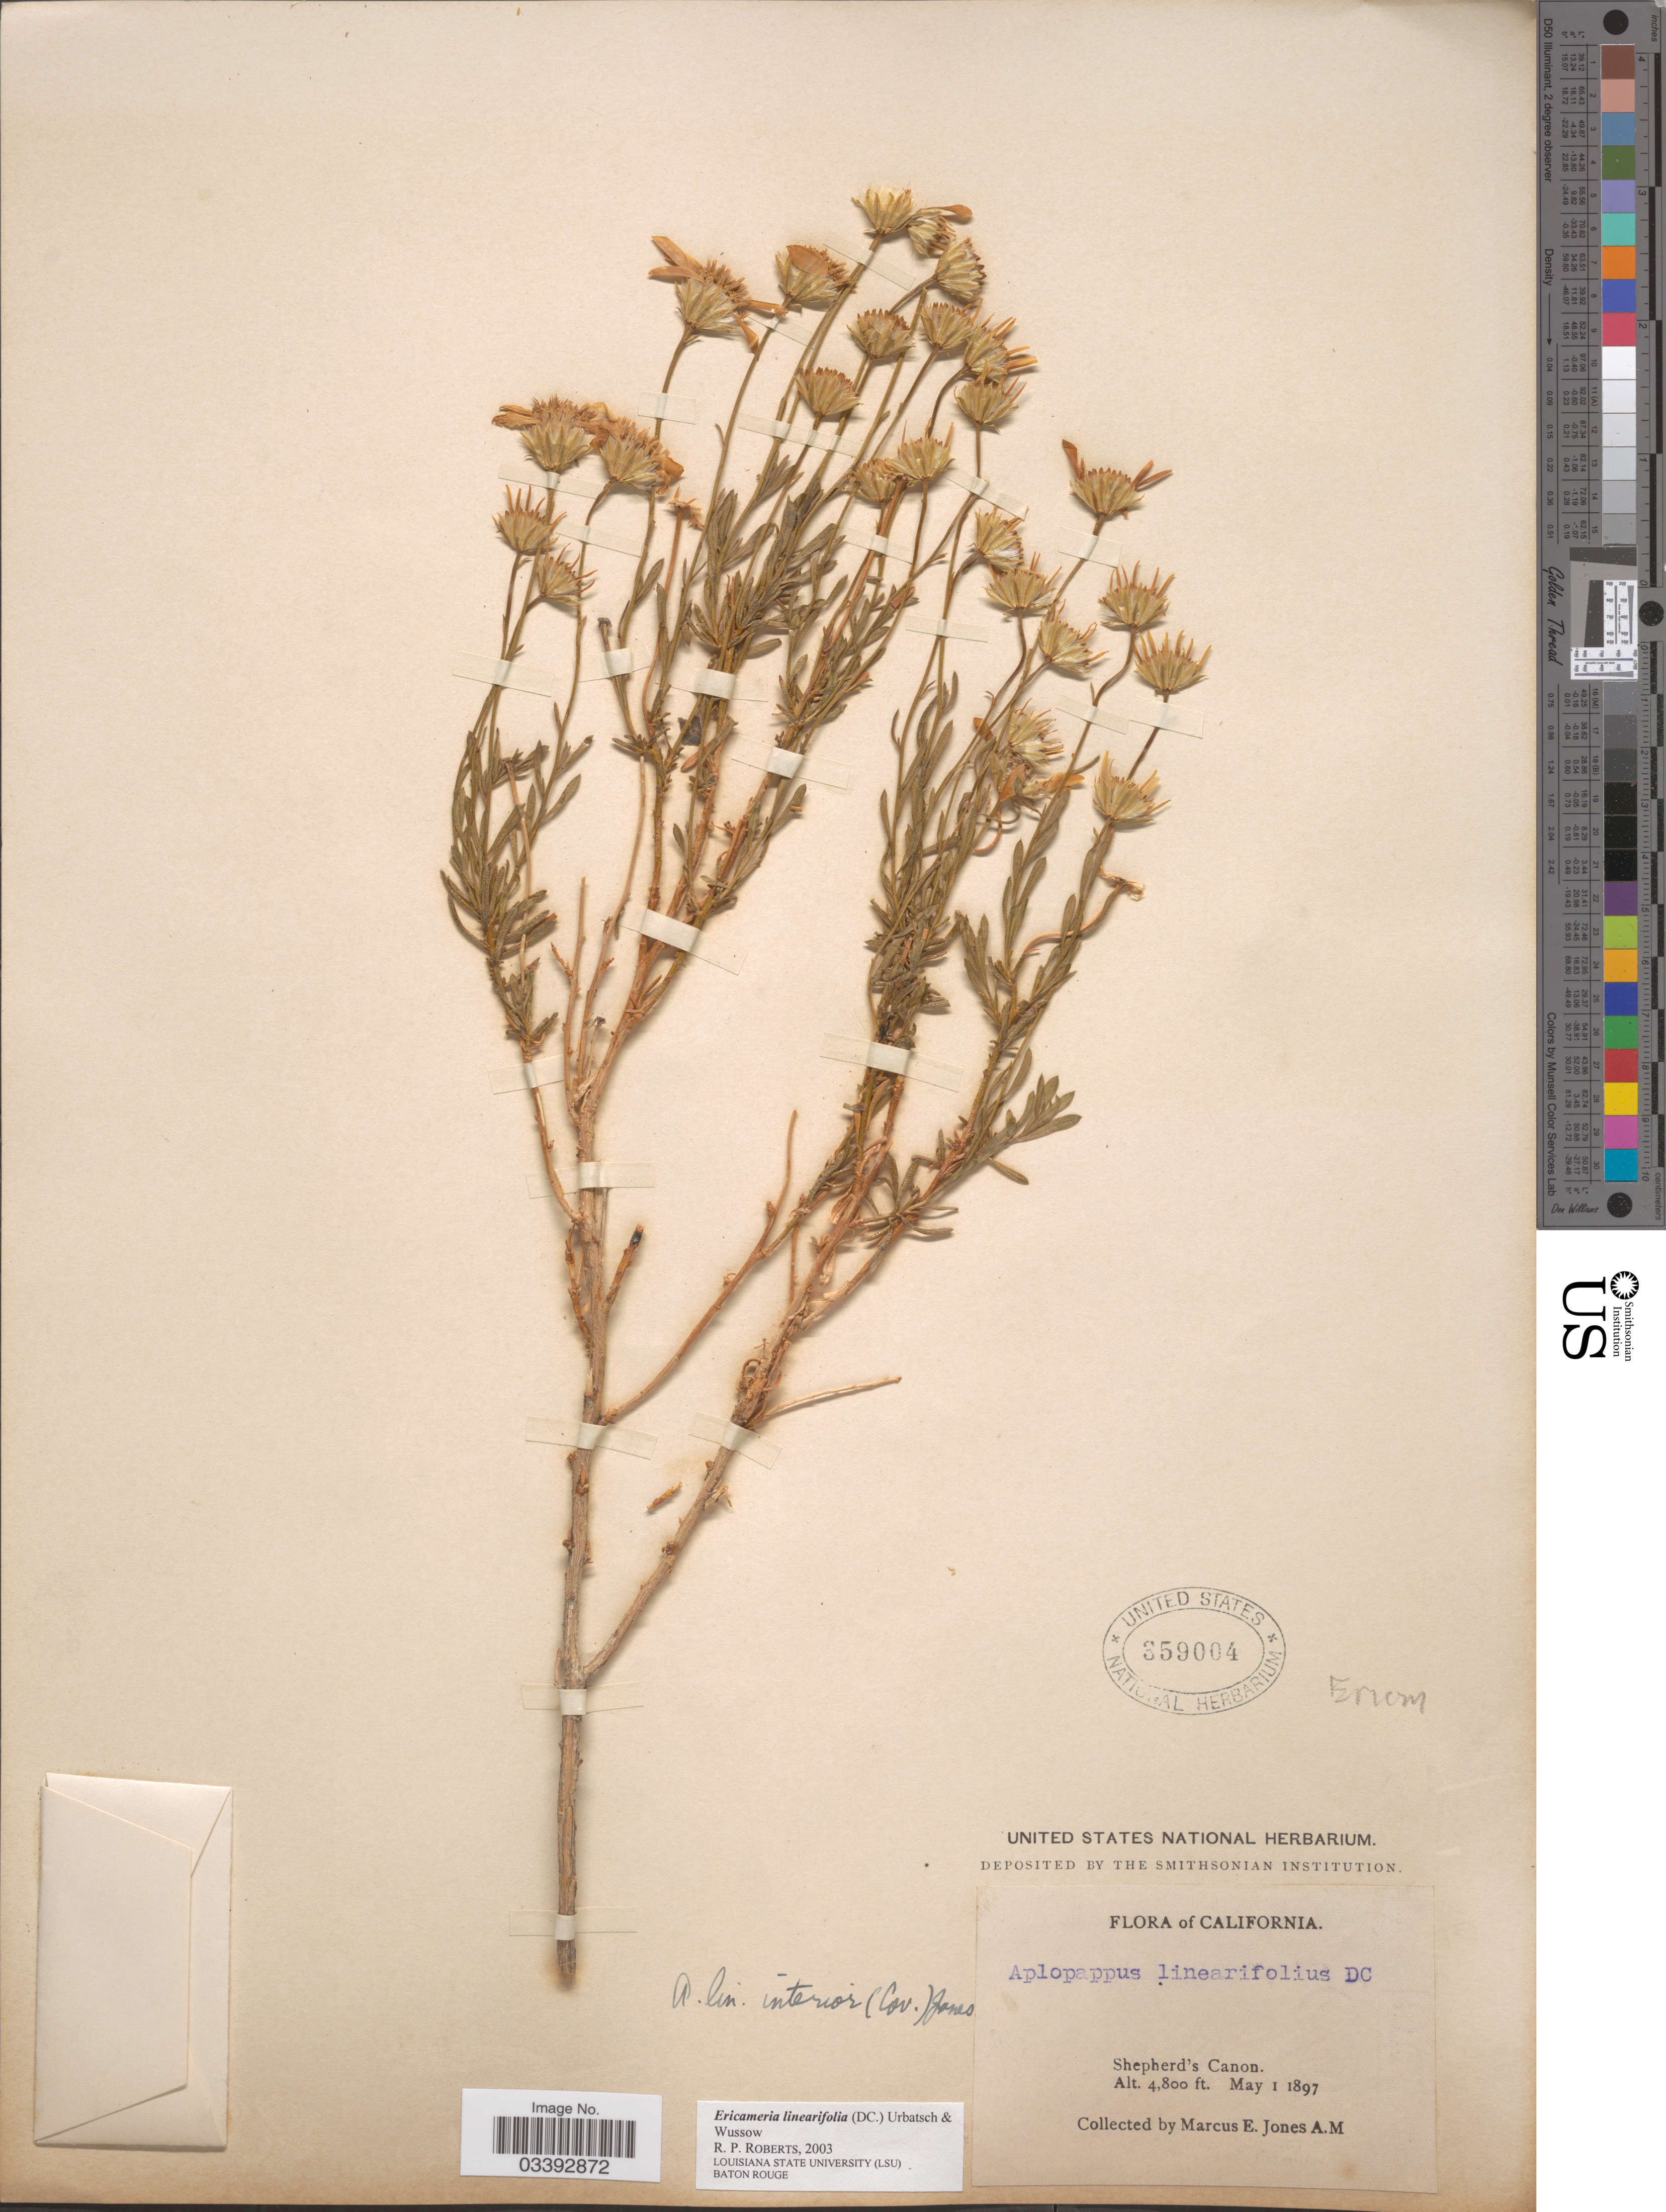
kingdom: Plantae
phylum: Tracheophyta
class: Magnoliopsida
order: Asterales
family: Asteraceae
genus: Ericameria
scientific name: Ericameria linearifolia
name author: (DC.) Urbatsch & Wussow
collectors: M. E. Jones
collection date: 1897-05-01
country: United States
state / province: California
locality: Shepherd's Canon.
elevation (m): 1463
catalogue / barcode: US 359004